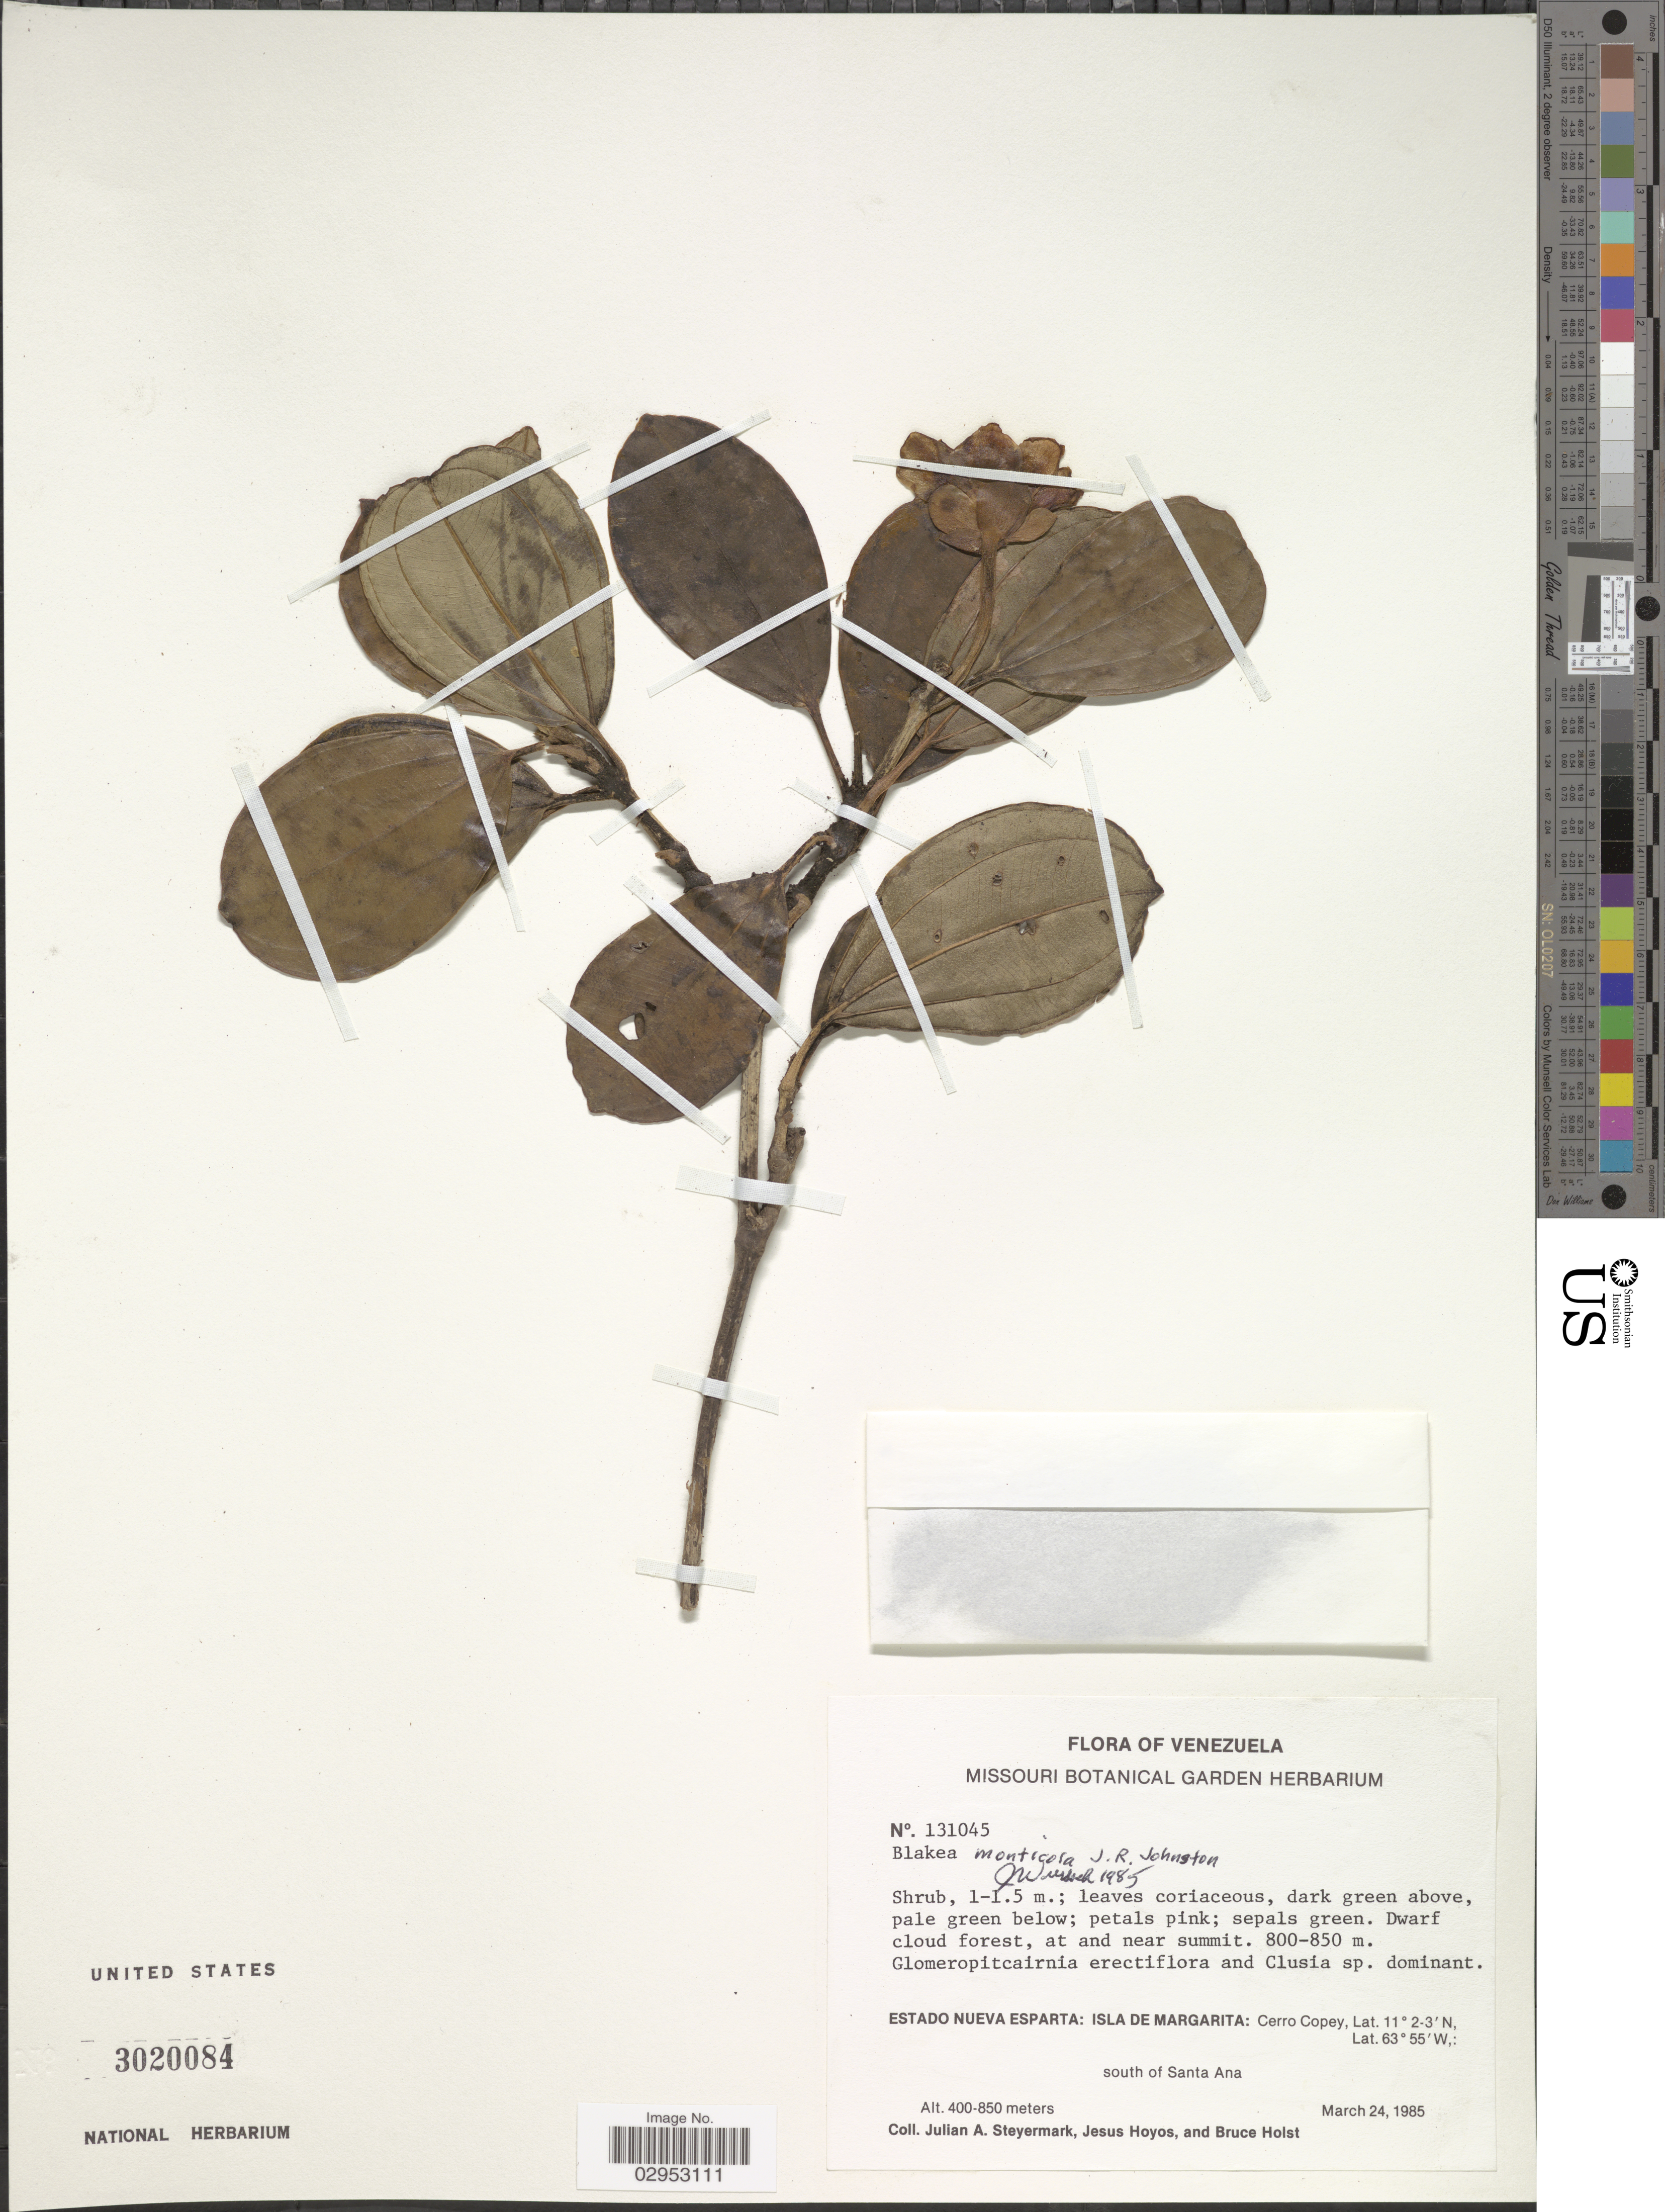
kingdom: Plantae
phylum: Tracheophyta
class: Magnoliopsida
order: Myrtales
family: Melastomataceae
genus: Blakea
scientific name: Blakea monticola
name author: J.R. Johnst.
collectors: J. Steyermark, J. Hoyos & B. Holst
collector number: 131045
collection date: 1985-03-24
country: Venezuela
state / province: Nueva Esparta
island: Margarita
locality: Isla de Margarita: Cerro Copey, south of Santa Ana.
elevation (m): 800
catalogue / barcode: US 3020084